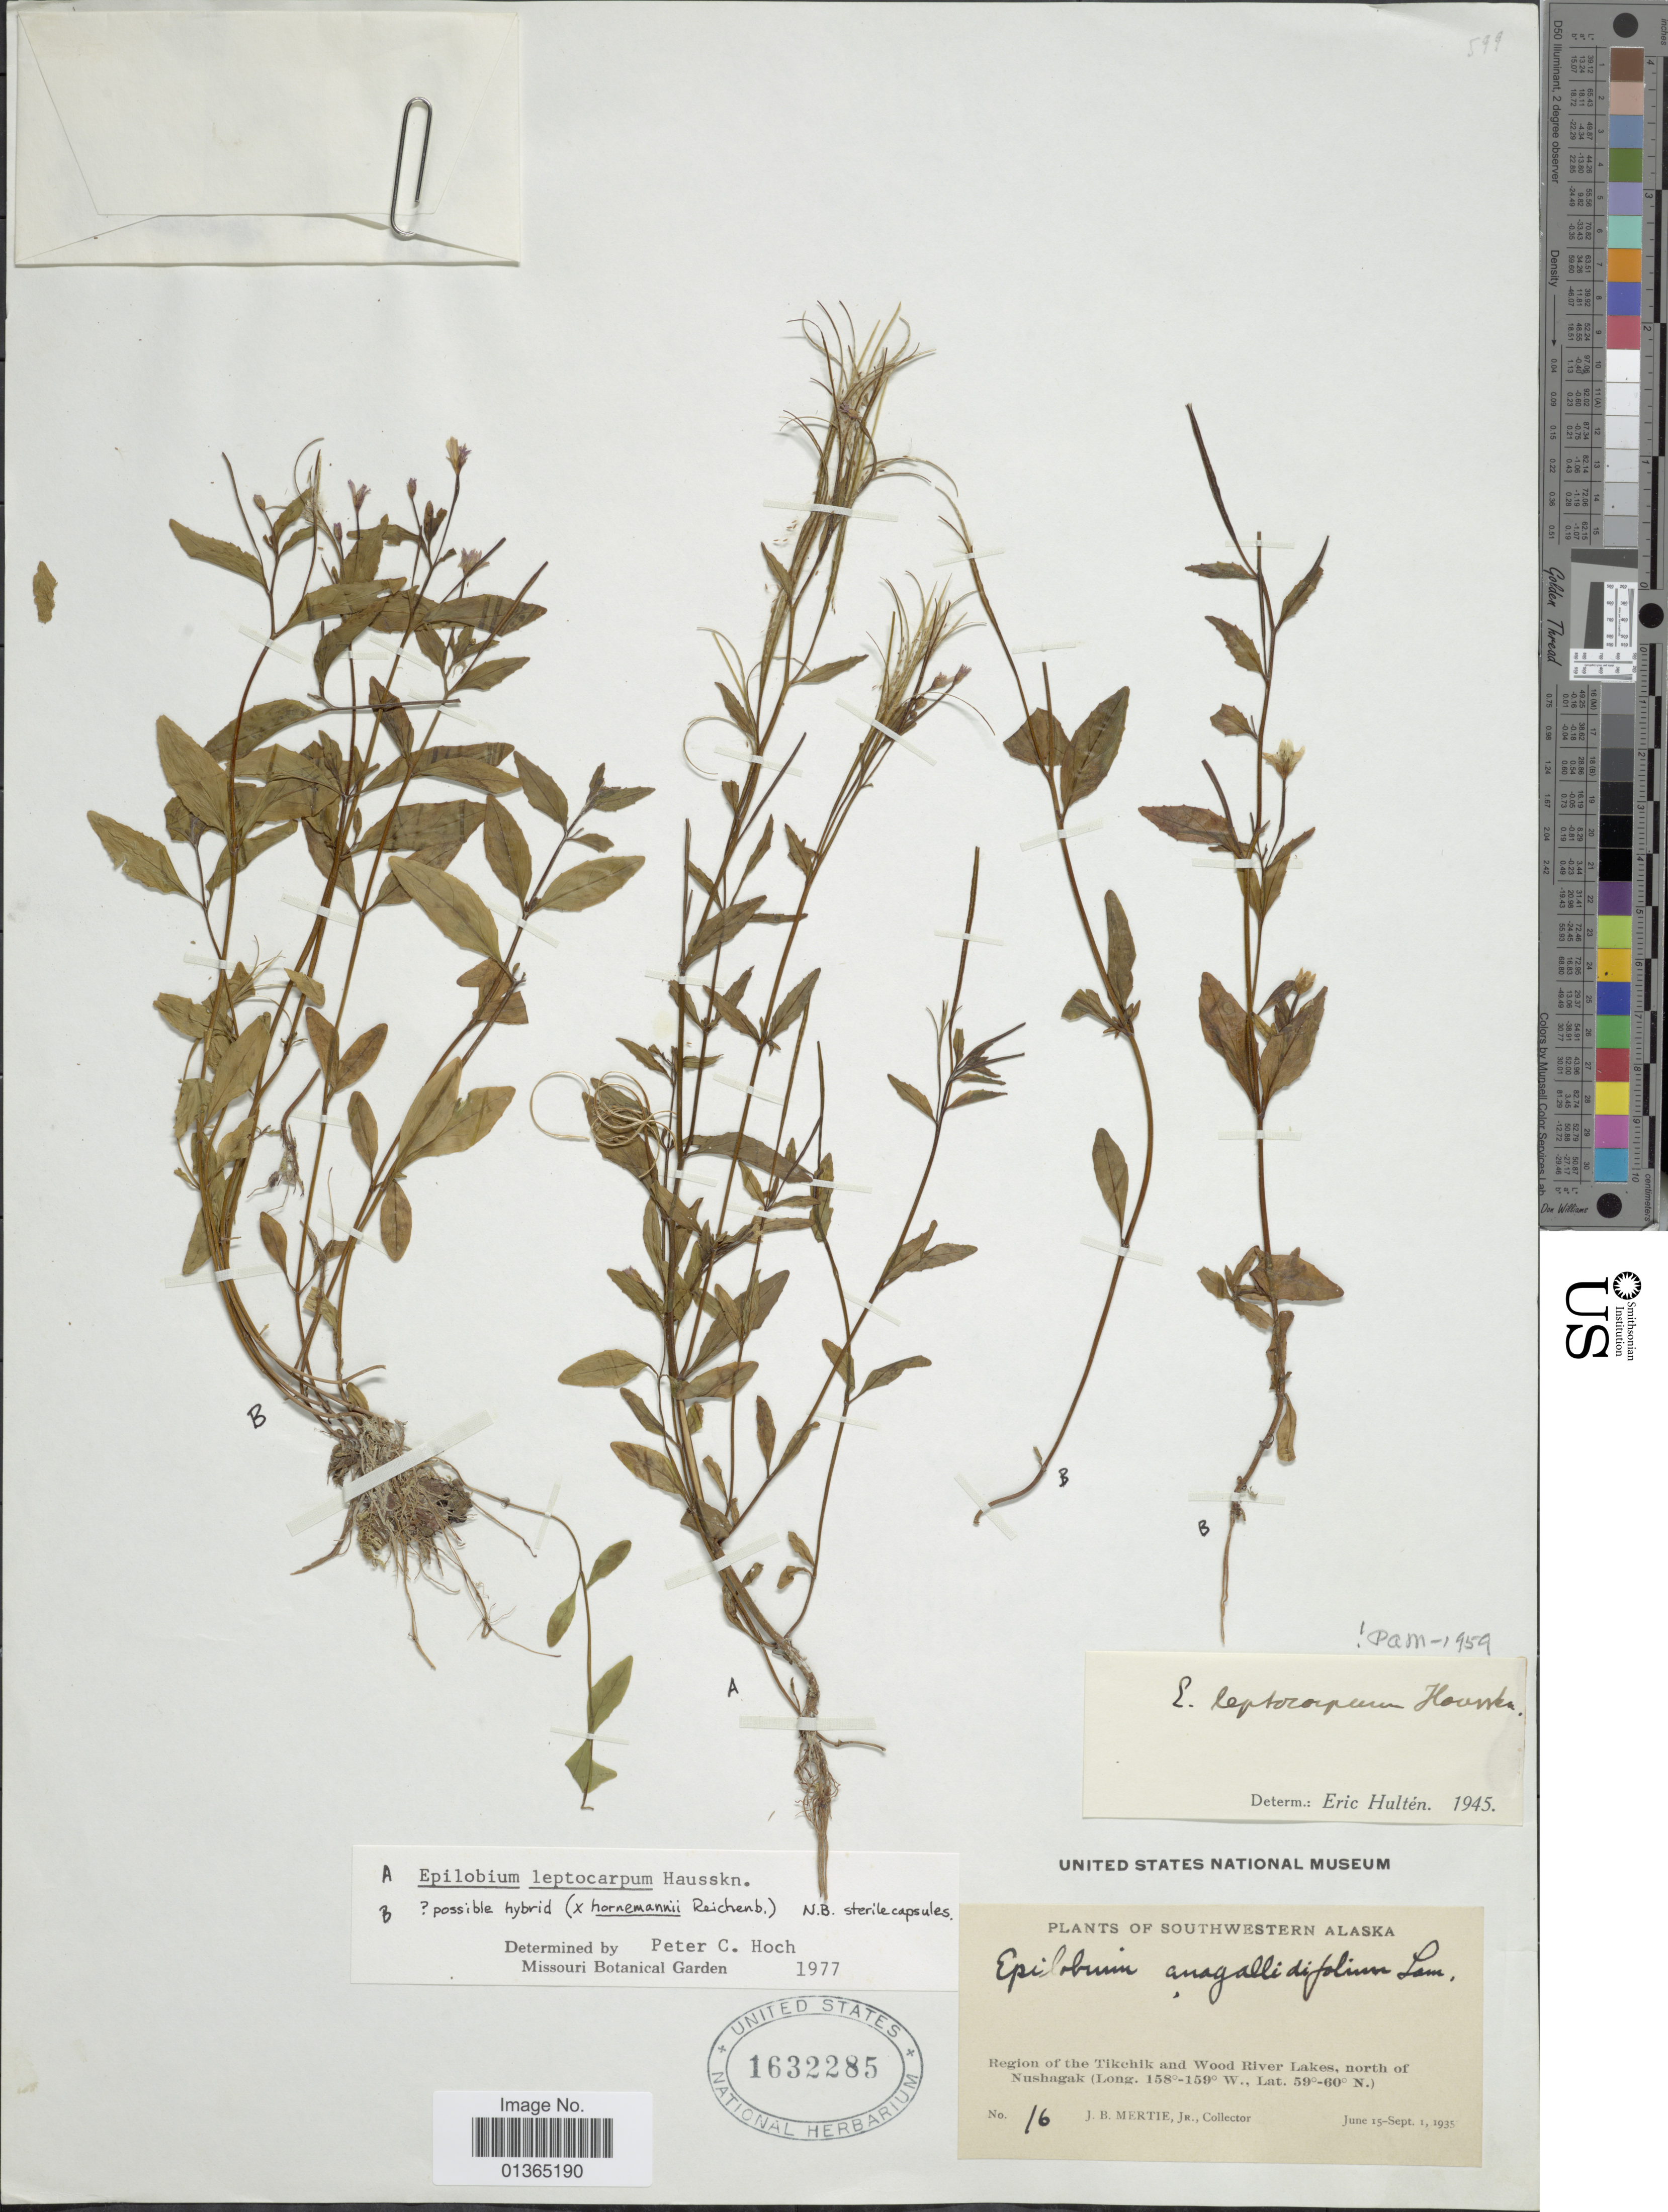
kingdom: Plantae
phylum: Tracheophyta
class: Magnoliopsida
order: Myrtales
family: Onagraceae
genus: Epilobium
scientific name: Epilobium leptocarpum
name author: Hausskn.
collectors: J. Mertie Jr.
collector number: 16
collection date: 1935-06-15/1935-09-01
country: United States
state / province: Alaska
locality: Southwestern Alaska. Region of the Tikchik and Wood River Lakes, north of Nushagak.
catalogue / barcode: US 1632285